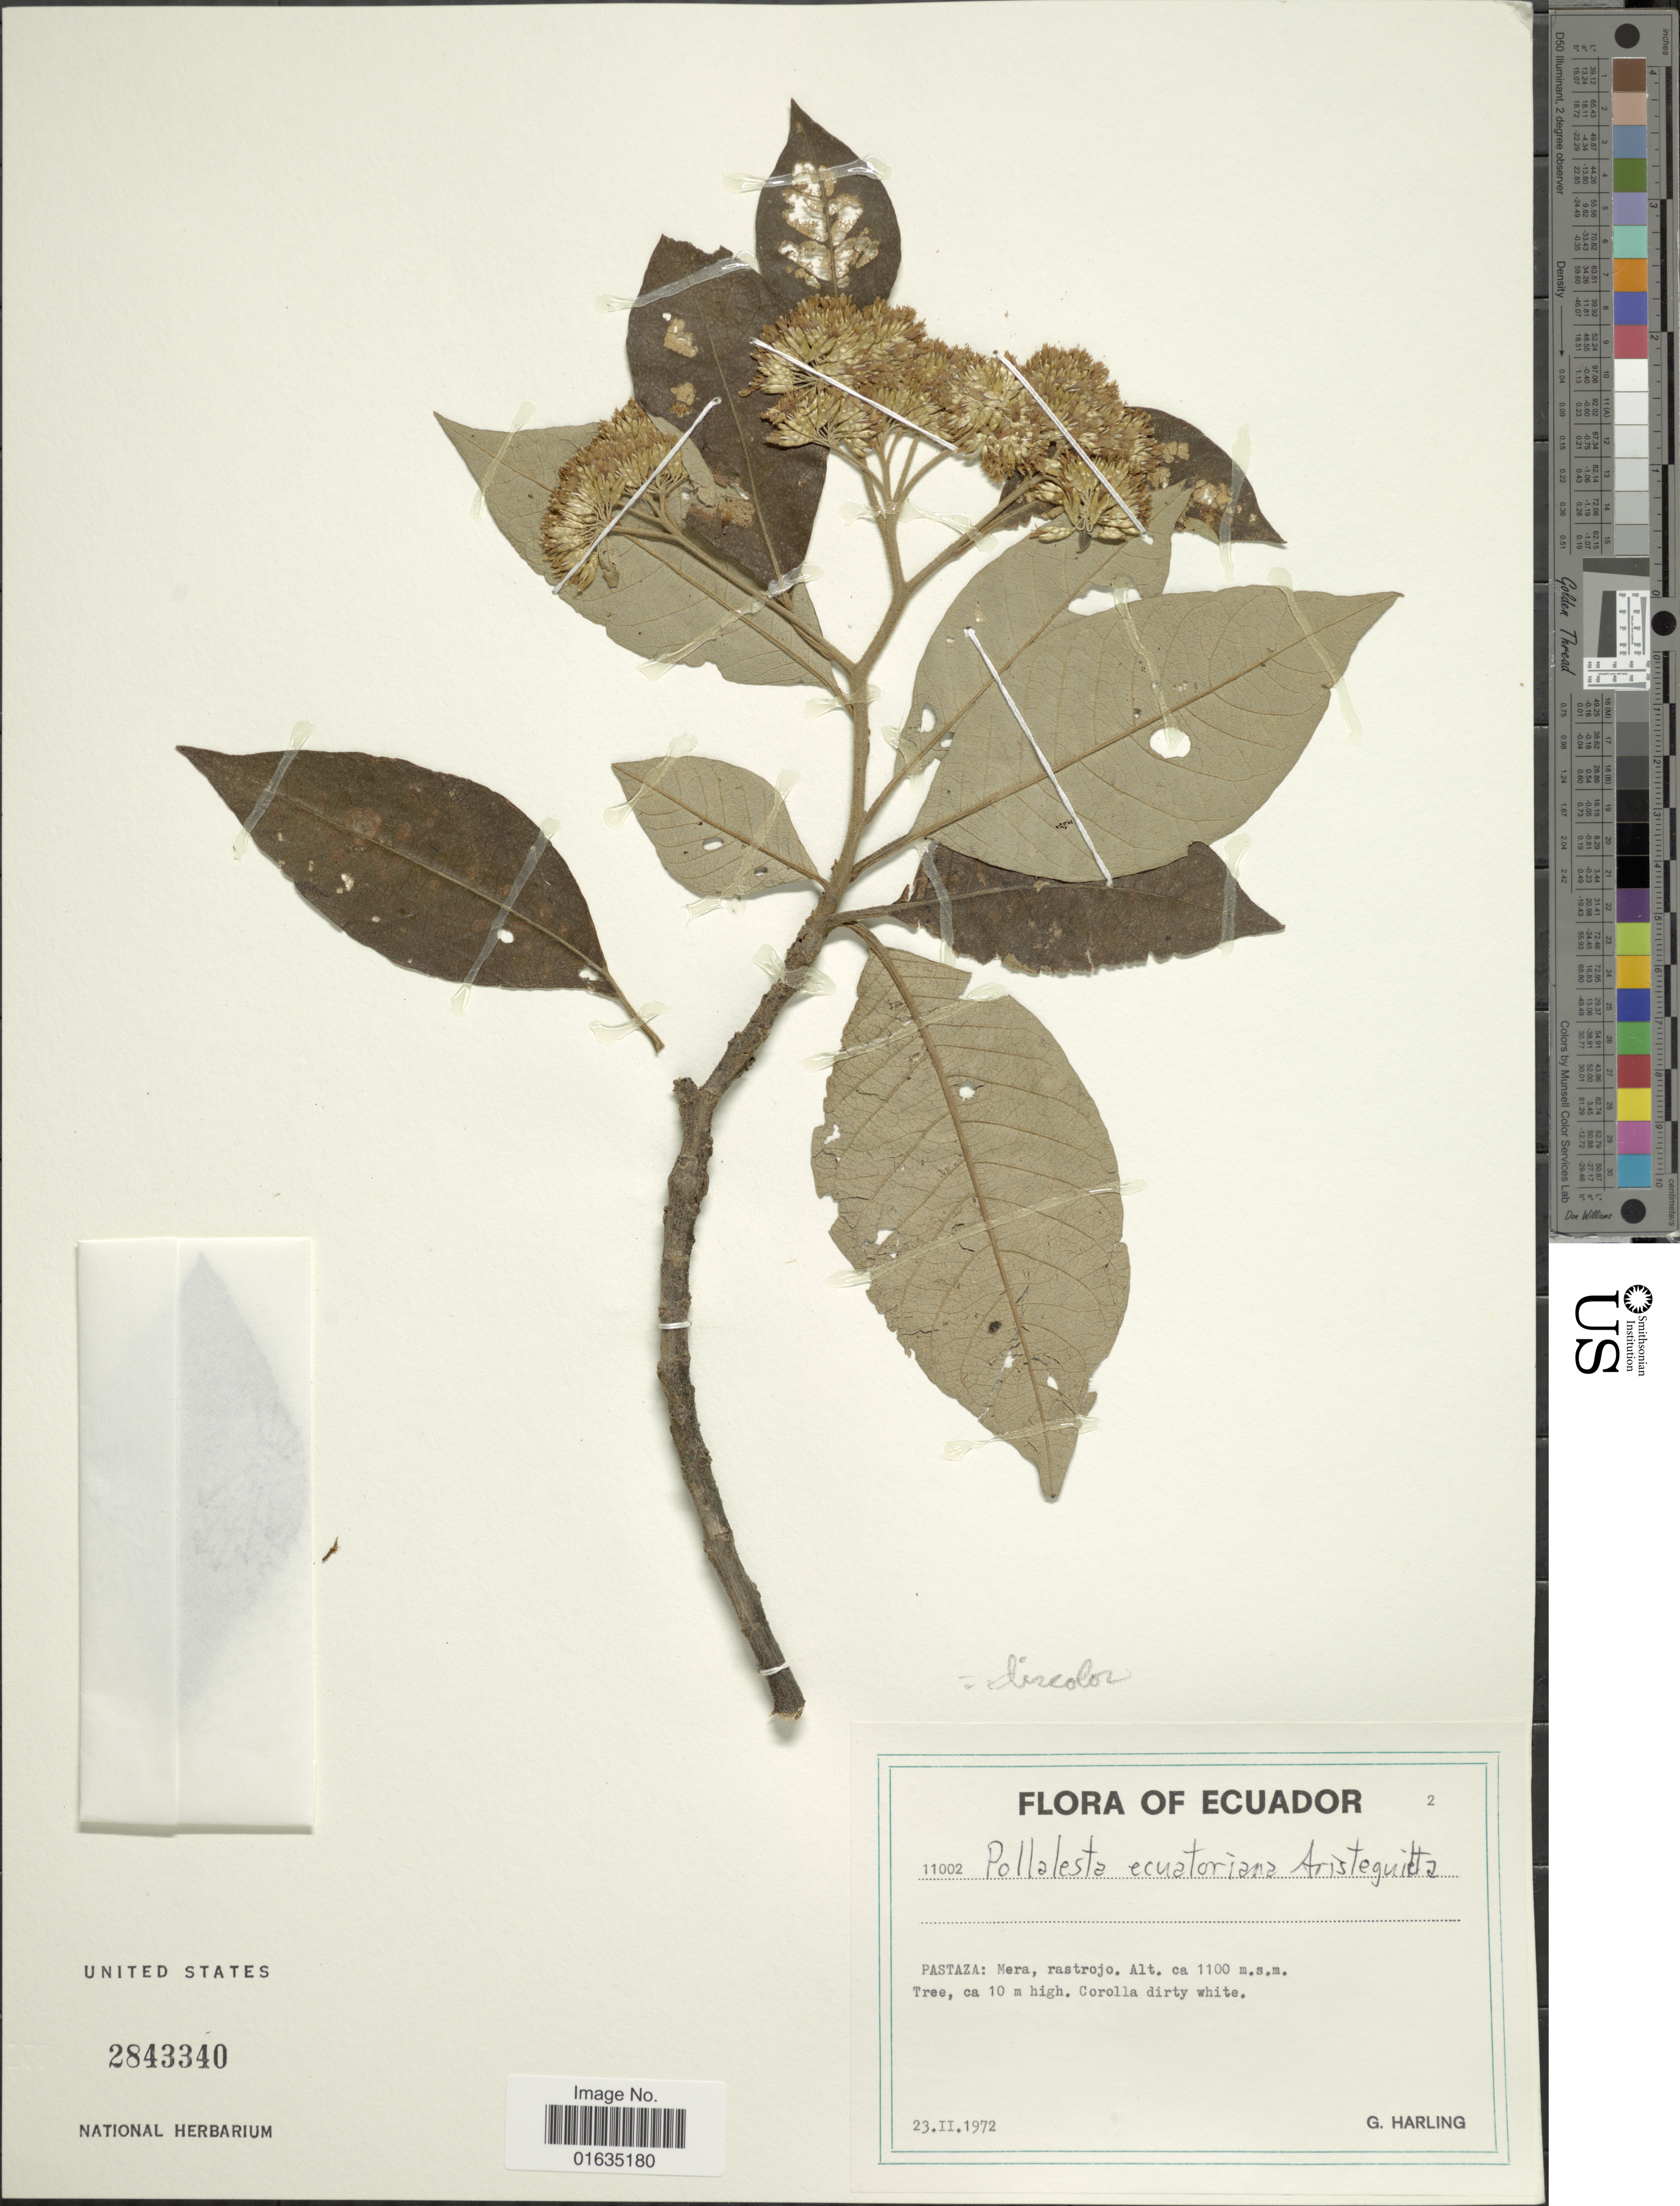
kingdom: Plantae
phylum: Tracheophyta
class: Magnoliopsida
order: Asterales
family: Asteraceae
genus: Pollalesta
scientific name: Pollalesta discolor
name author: (Kunth) Aristeg.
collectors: G. Harling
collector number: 11002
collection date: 1972-02-23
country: Ecuador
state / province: Pastaza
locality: Mera, rastrojo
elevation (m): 1100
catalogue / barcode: US 2843340